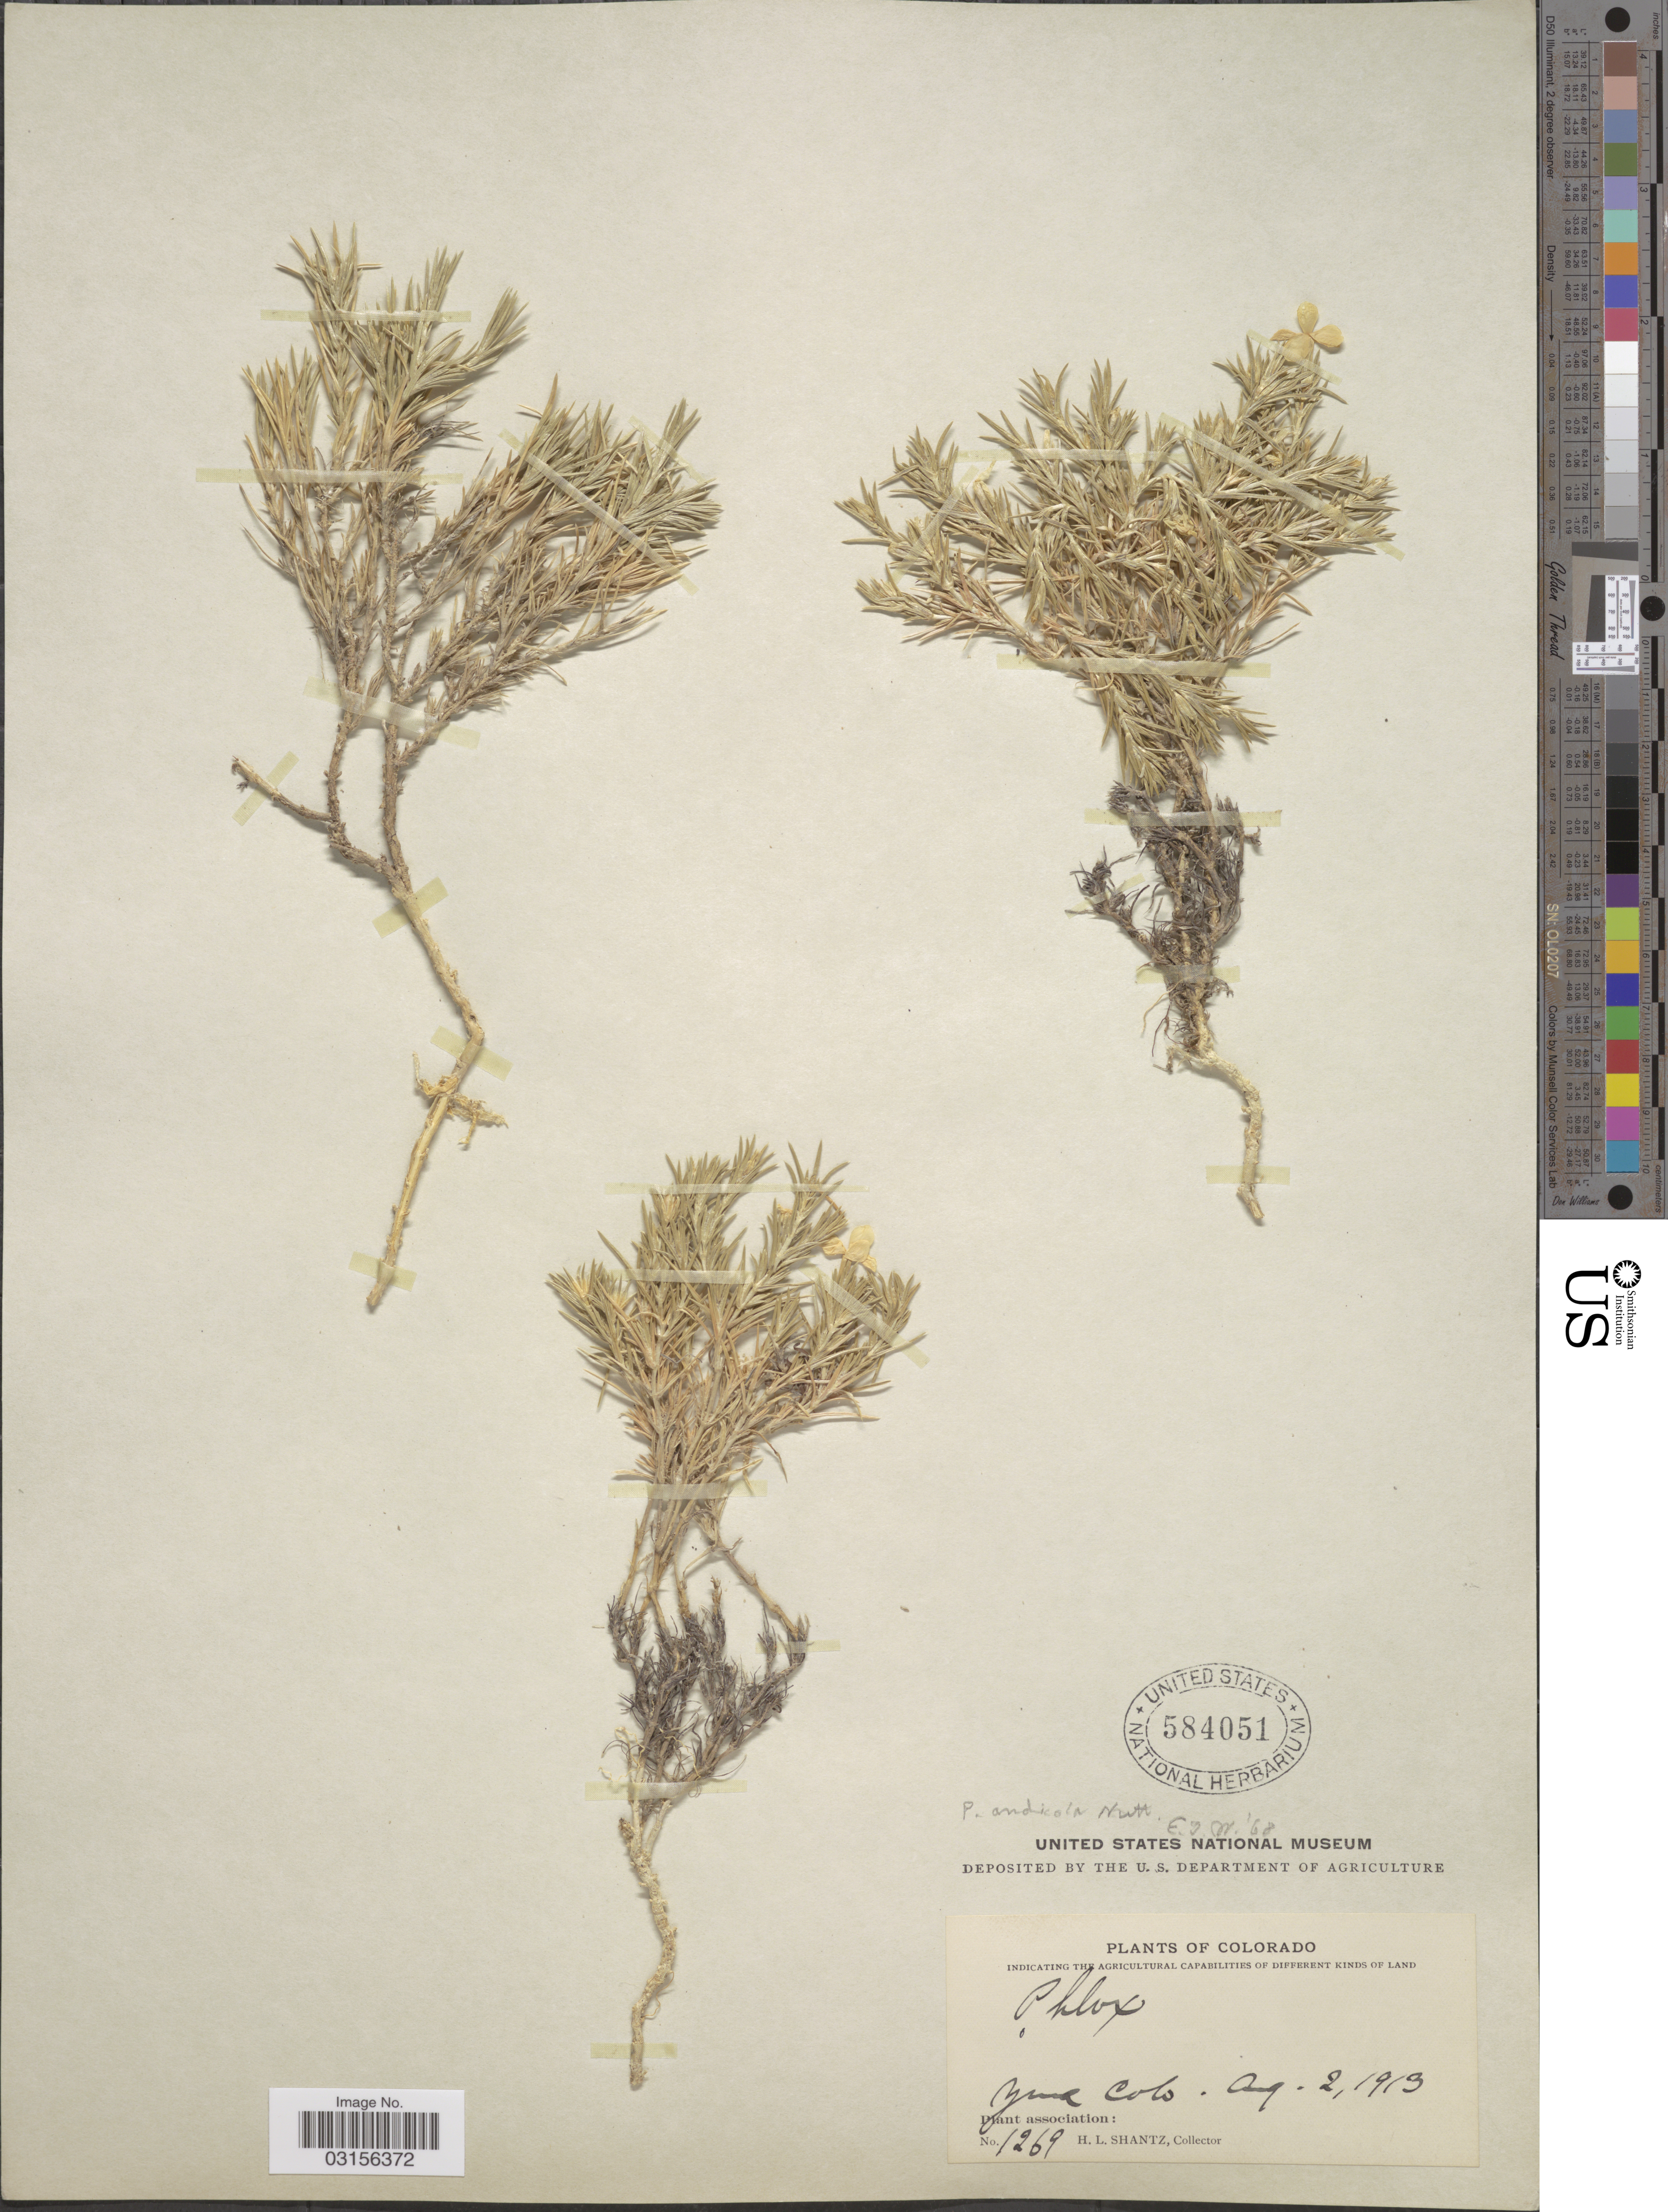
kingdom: Plantae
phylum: Tracheophyta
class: Magnoliopsida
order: Ericales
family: Polemoniaceae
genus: Phlox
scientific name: Phlox andicola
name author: (Britton) E.E. Nelson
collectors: H. Shantz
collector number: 1269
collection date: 1913-08-02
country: United States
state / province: Colorado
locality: Yuma Colo.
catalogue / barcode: US 584051